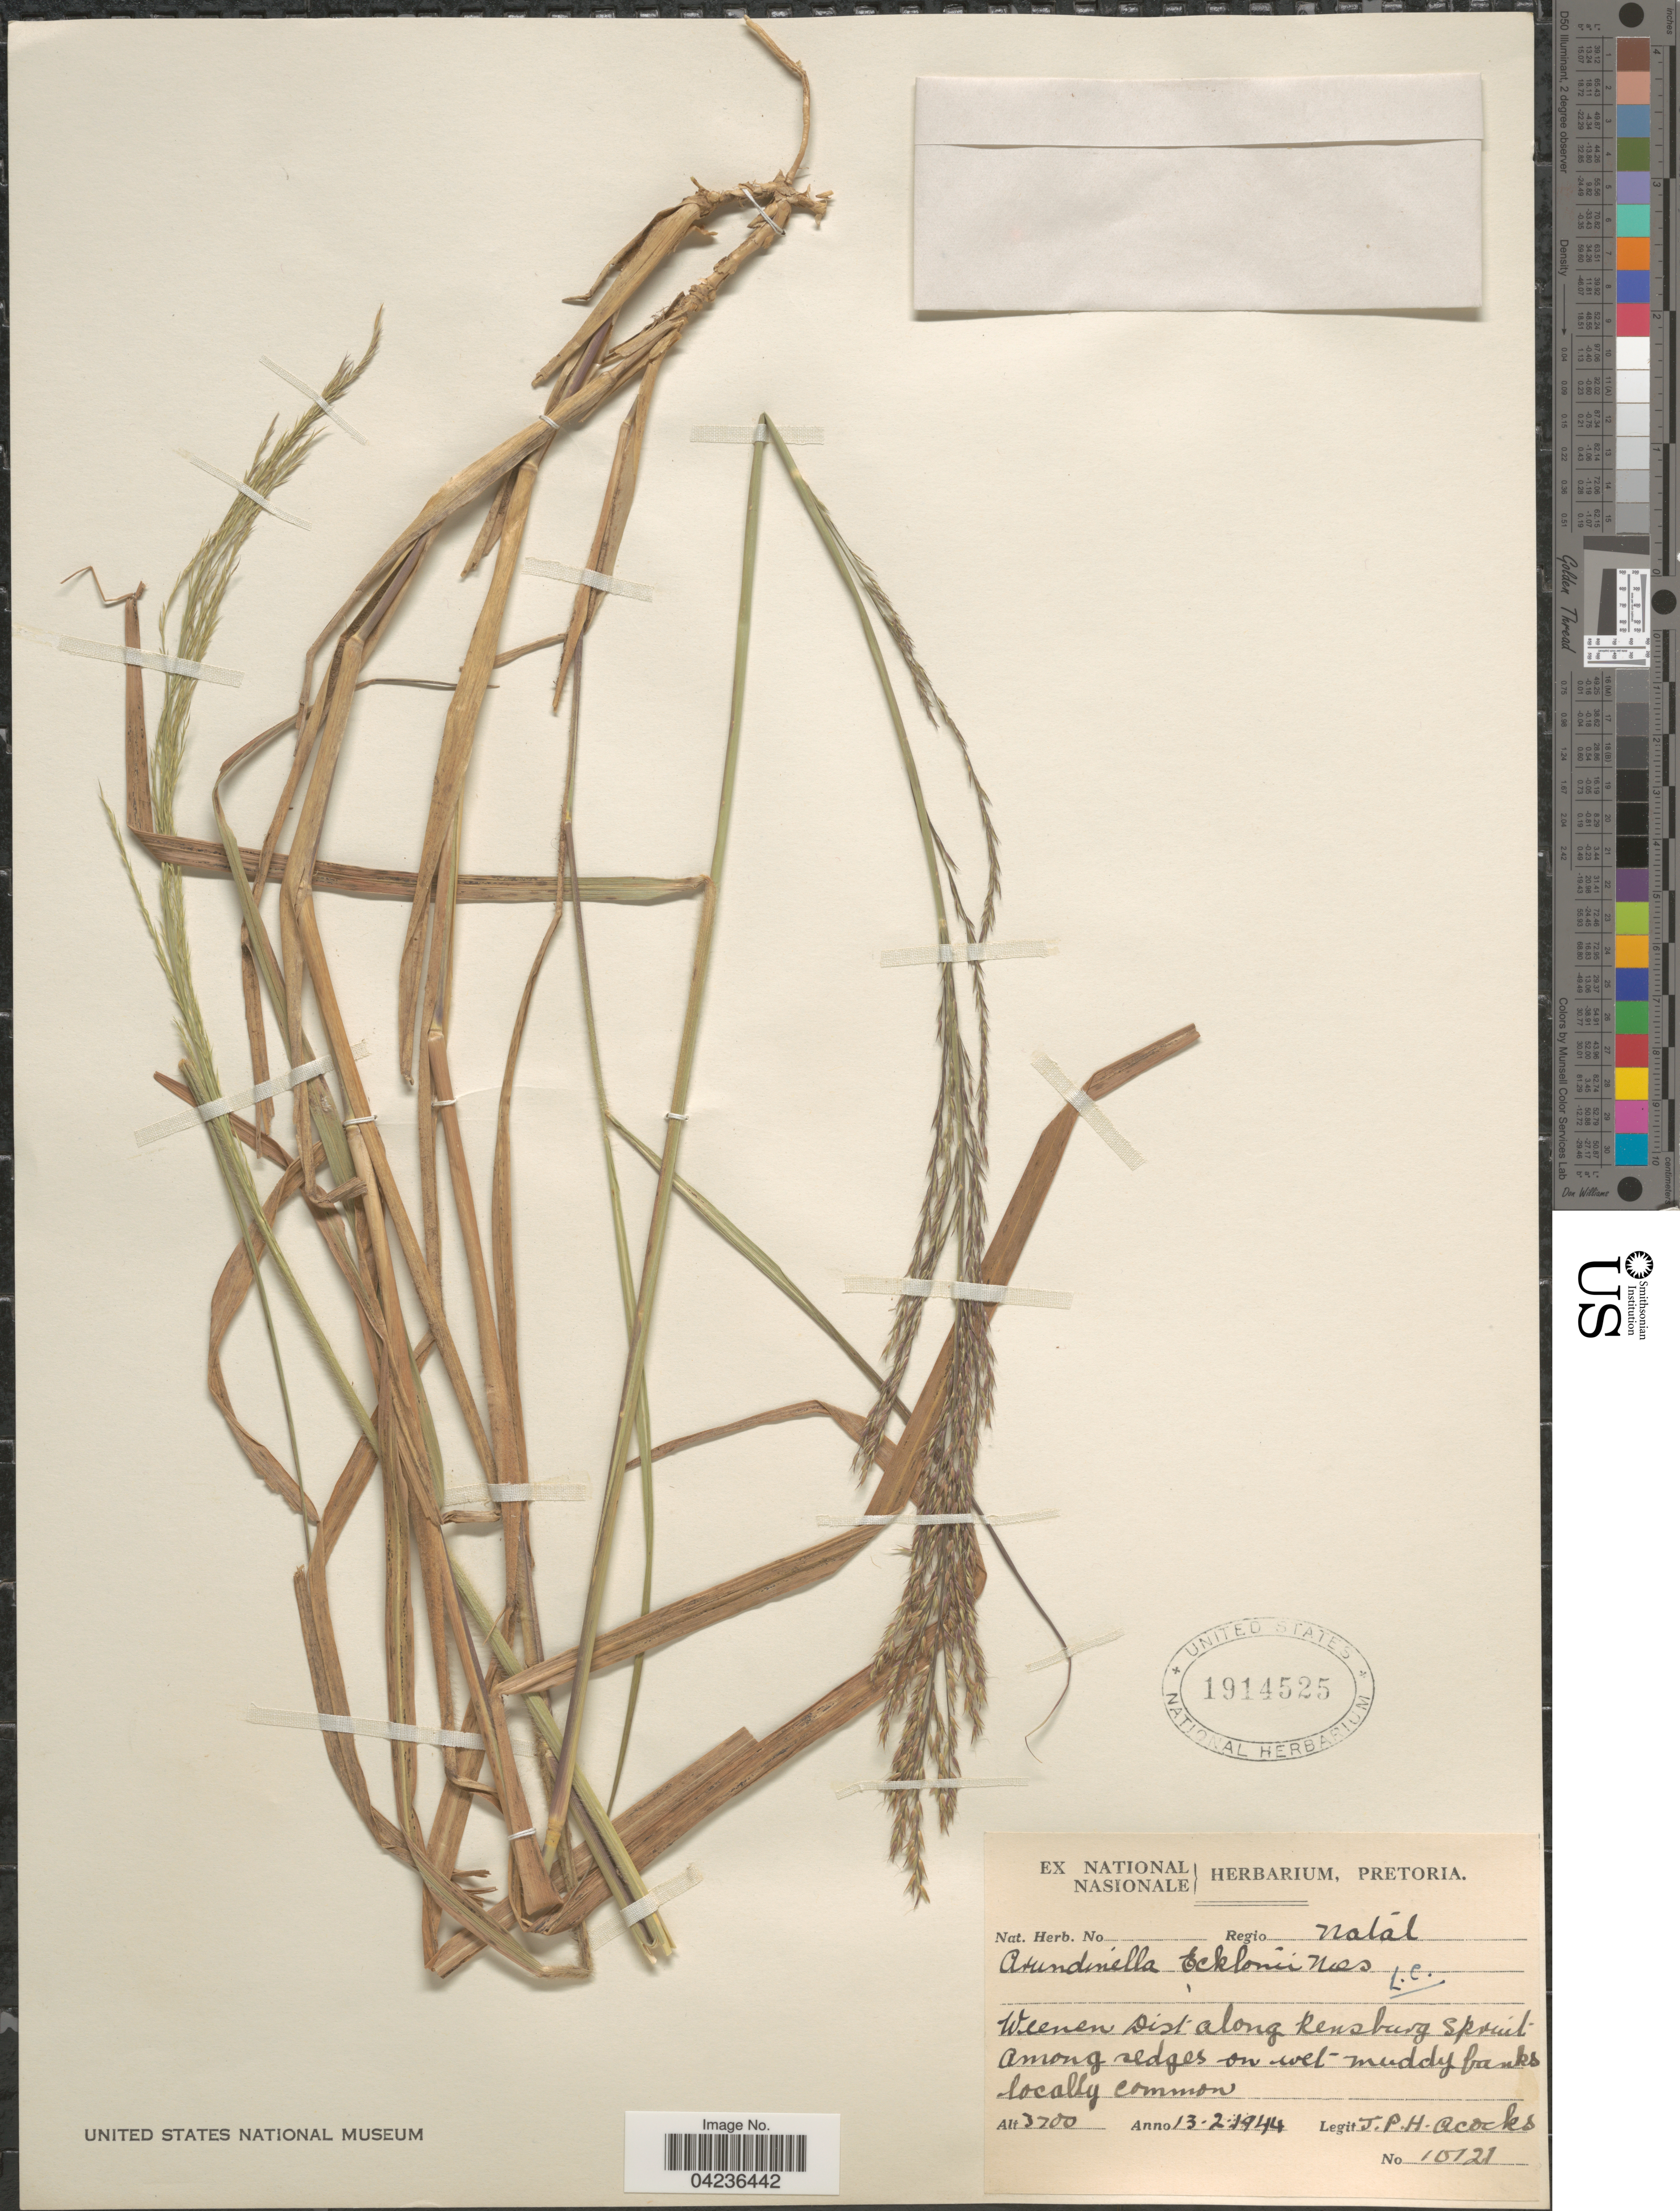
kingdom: Plantae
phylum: Tracheophyta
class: Liliopsida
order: Poales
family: Poaceae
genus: Arundinella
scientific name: Arundinella nepalensis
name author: Trin.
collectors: J. P. Acocks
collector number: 10121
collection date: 1944-02-13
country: South Africa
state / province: KwaZulu-Natal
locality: Regio Natal. Weenen Dist along Rensburg Spruit. Among sedges on wet muddy banks locally common.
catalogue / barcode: US 1914525